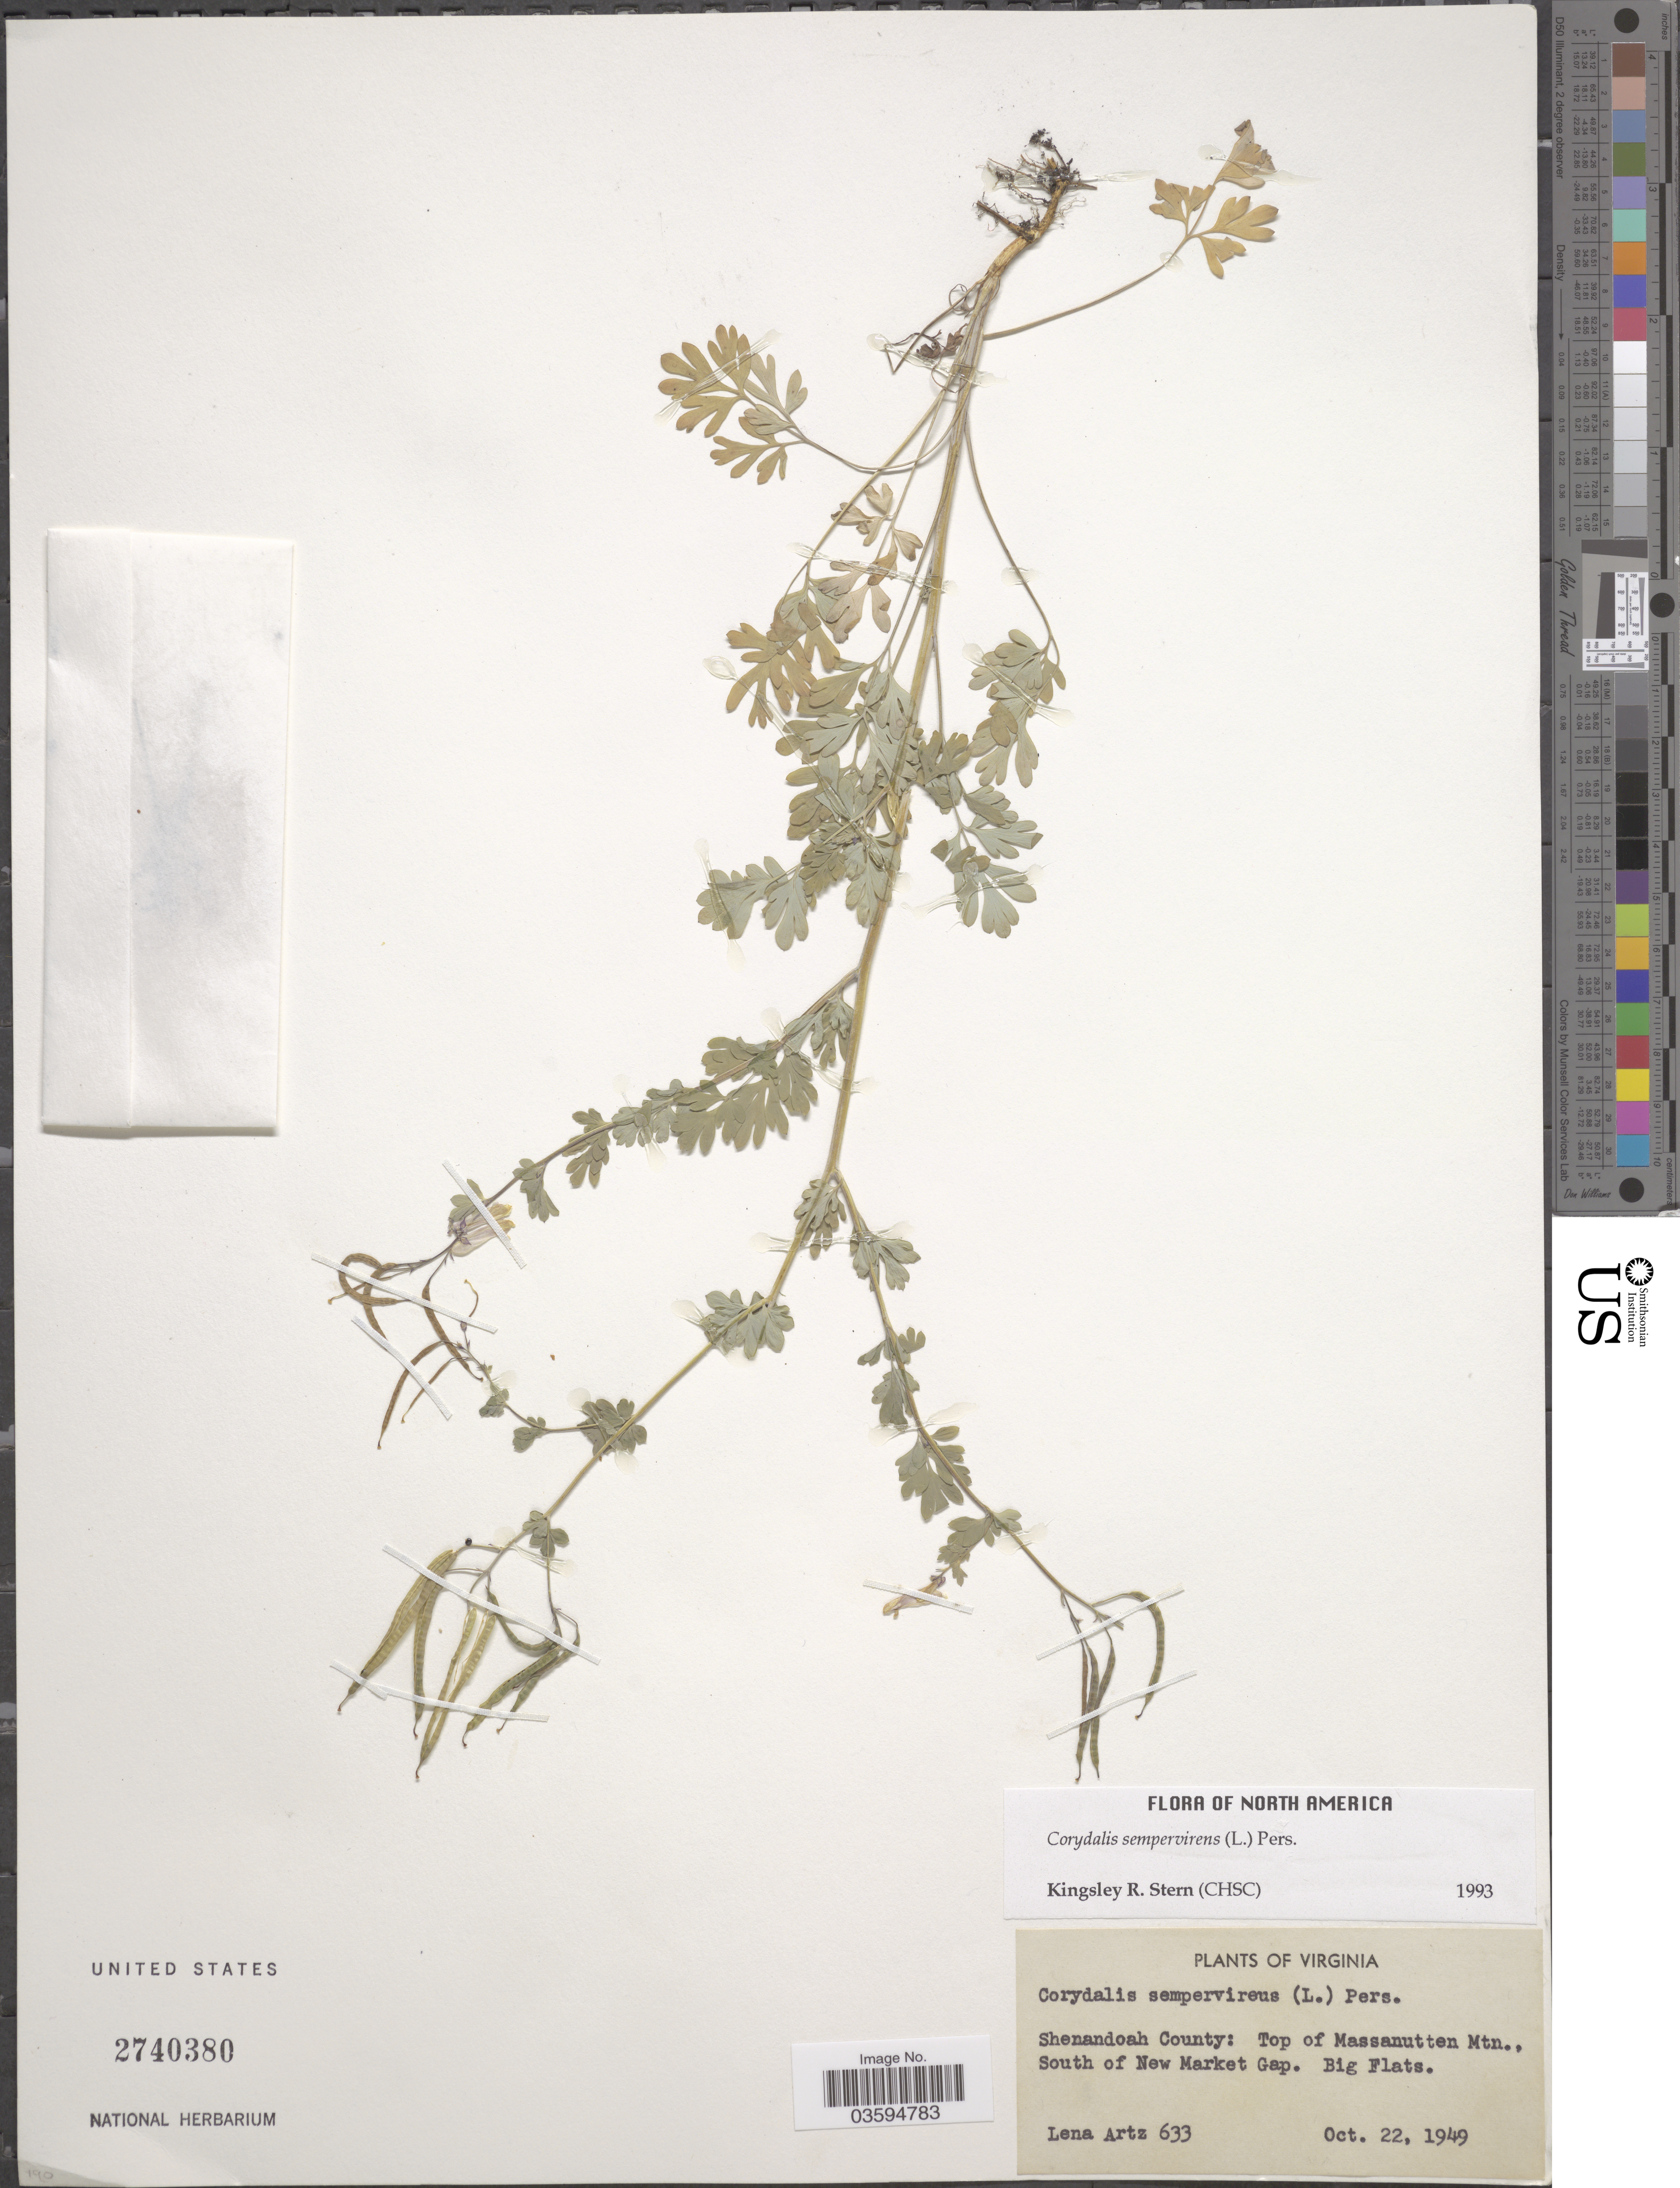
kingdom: Plantae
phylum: Tracheophyta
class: Magnoliopsida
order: Ranunculales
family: Papaveraceae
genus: Capnoides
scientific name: Capnoides sempervirens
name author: (L.) Borkh.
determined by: Strong, M. T., (US), Smithsonian Institution - National Museum of Natural History (UNITED STATES)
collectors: L. Artz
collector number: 633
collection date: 1949-10-22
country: United States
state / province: Virginia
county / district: Shenandoah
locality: Shenandoah County: Top of Massanutten Mtn. South of New Market Gap. Big Flats.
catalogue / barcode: US 2740380